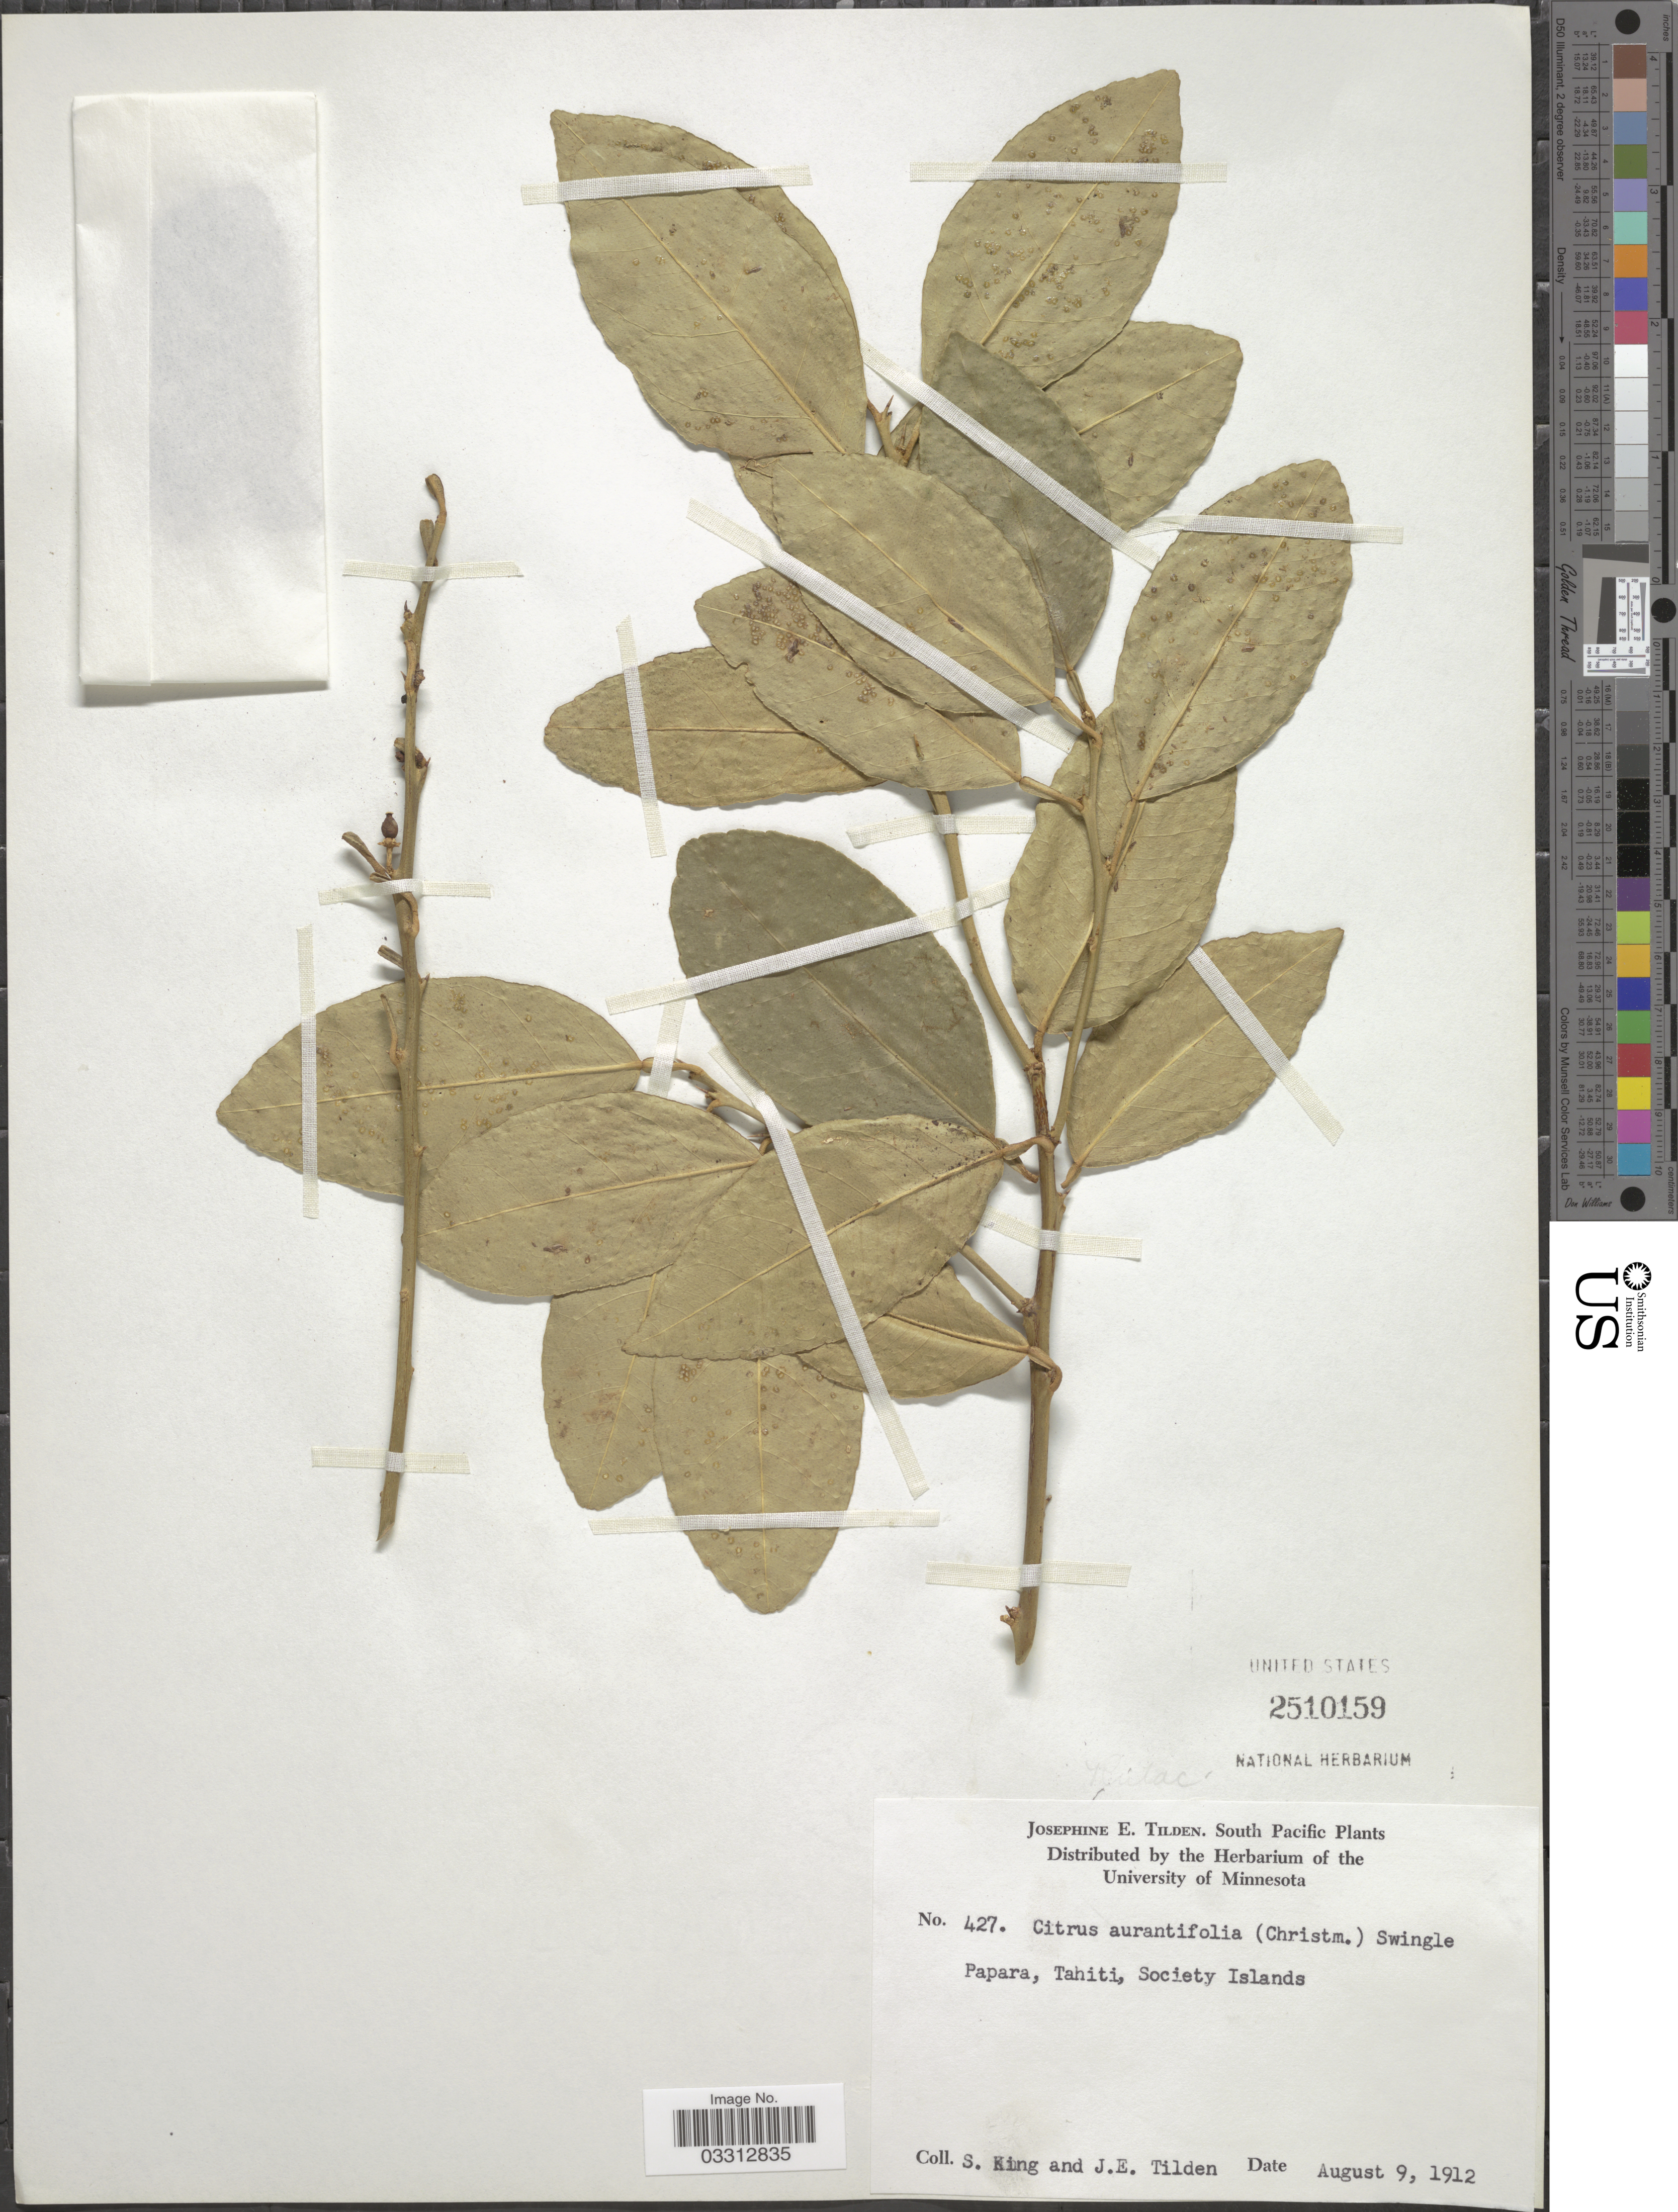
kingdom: Plantae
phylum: Tracheophyta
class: Magnoliopsida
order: Sapindales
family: Rutaceae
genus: Citrus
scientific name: Citrus x aurantifolia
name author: (Christm.) Swingle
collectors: S. King & J. E. Tilden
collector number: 427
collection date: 1912-08-09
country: French Polynesia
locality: South Pacific, Papara, Tahiti, Society Islands.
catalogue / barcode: US 2510159